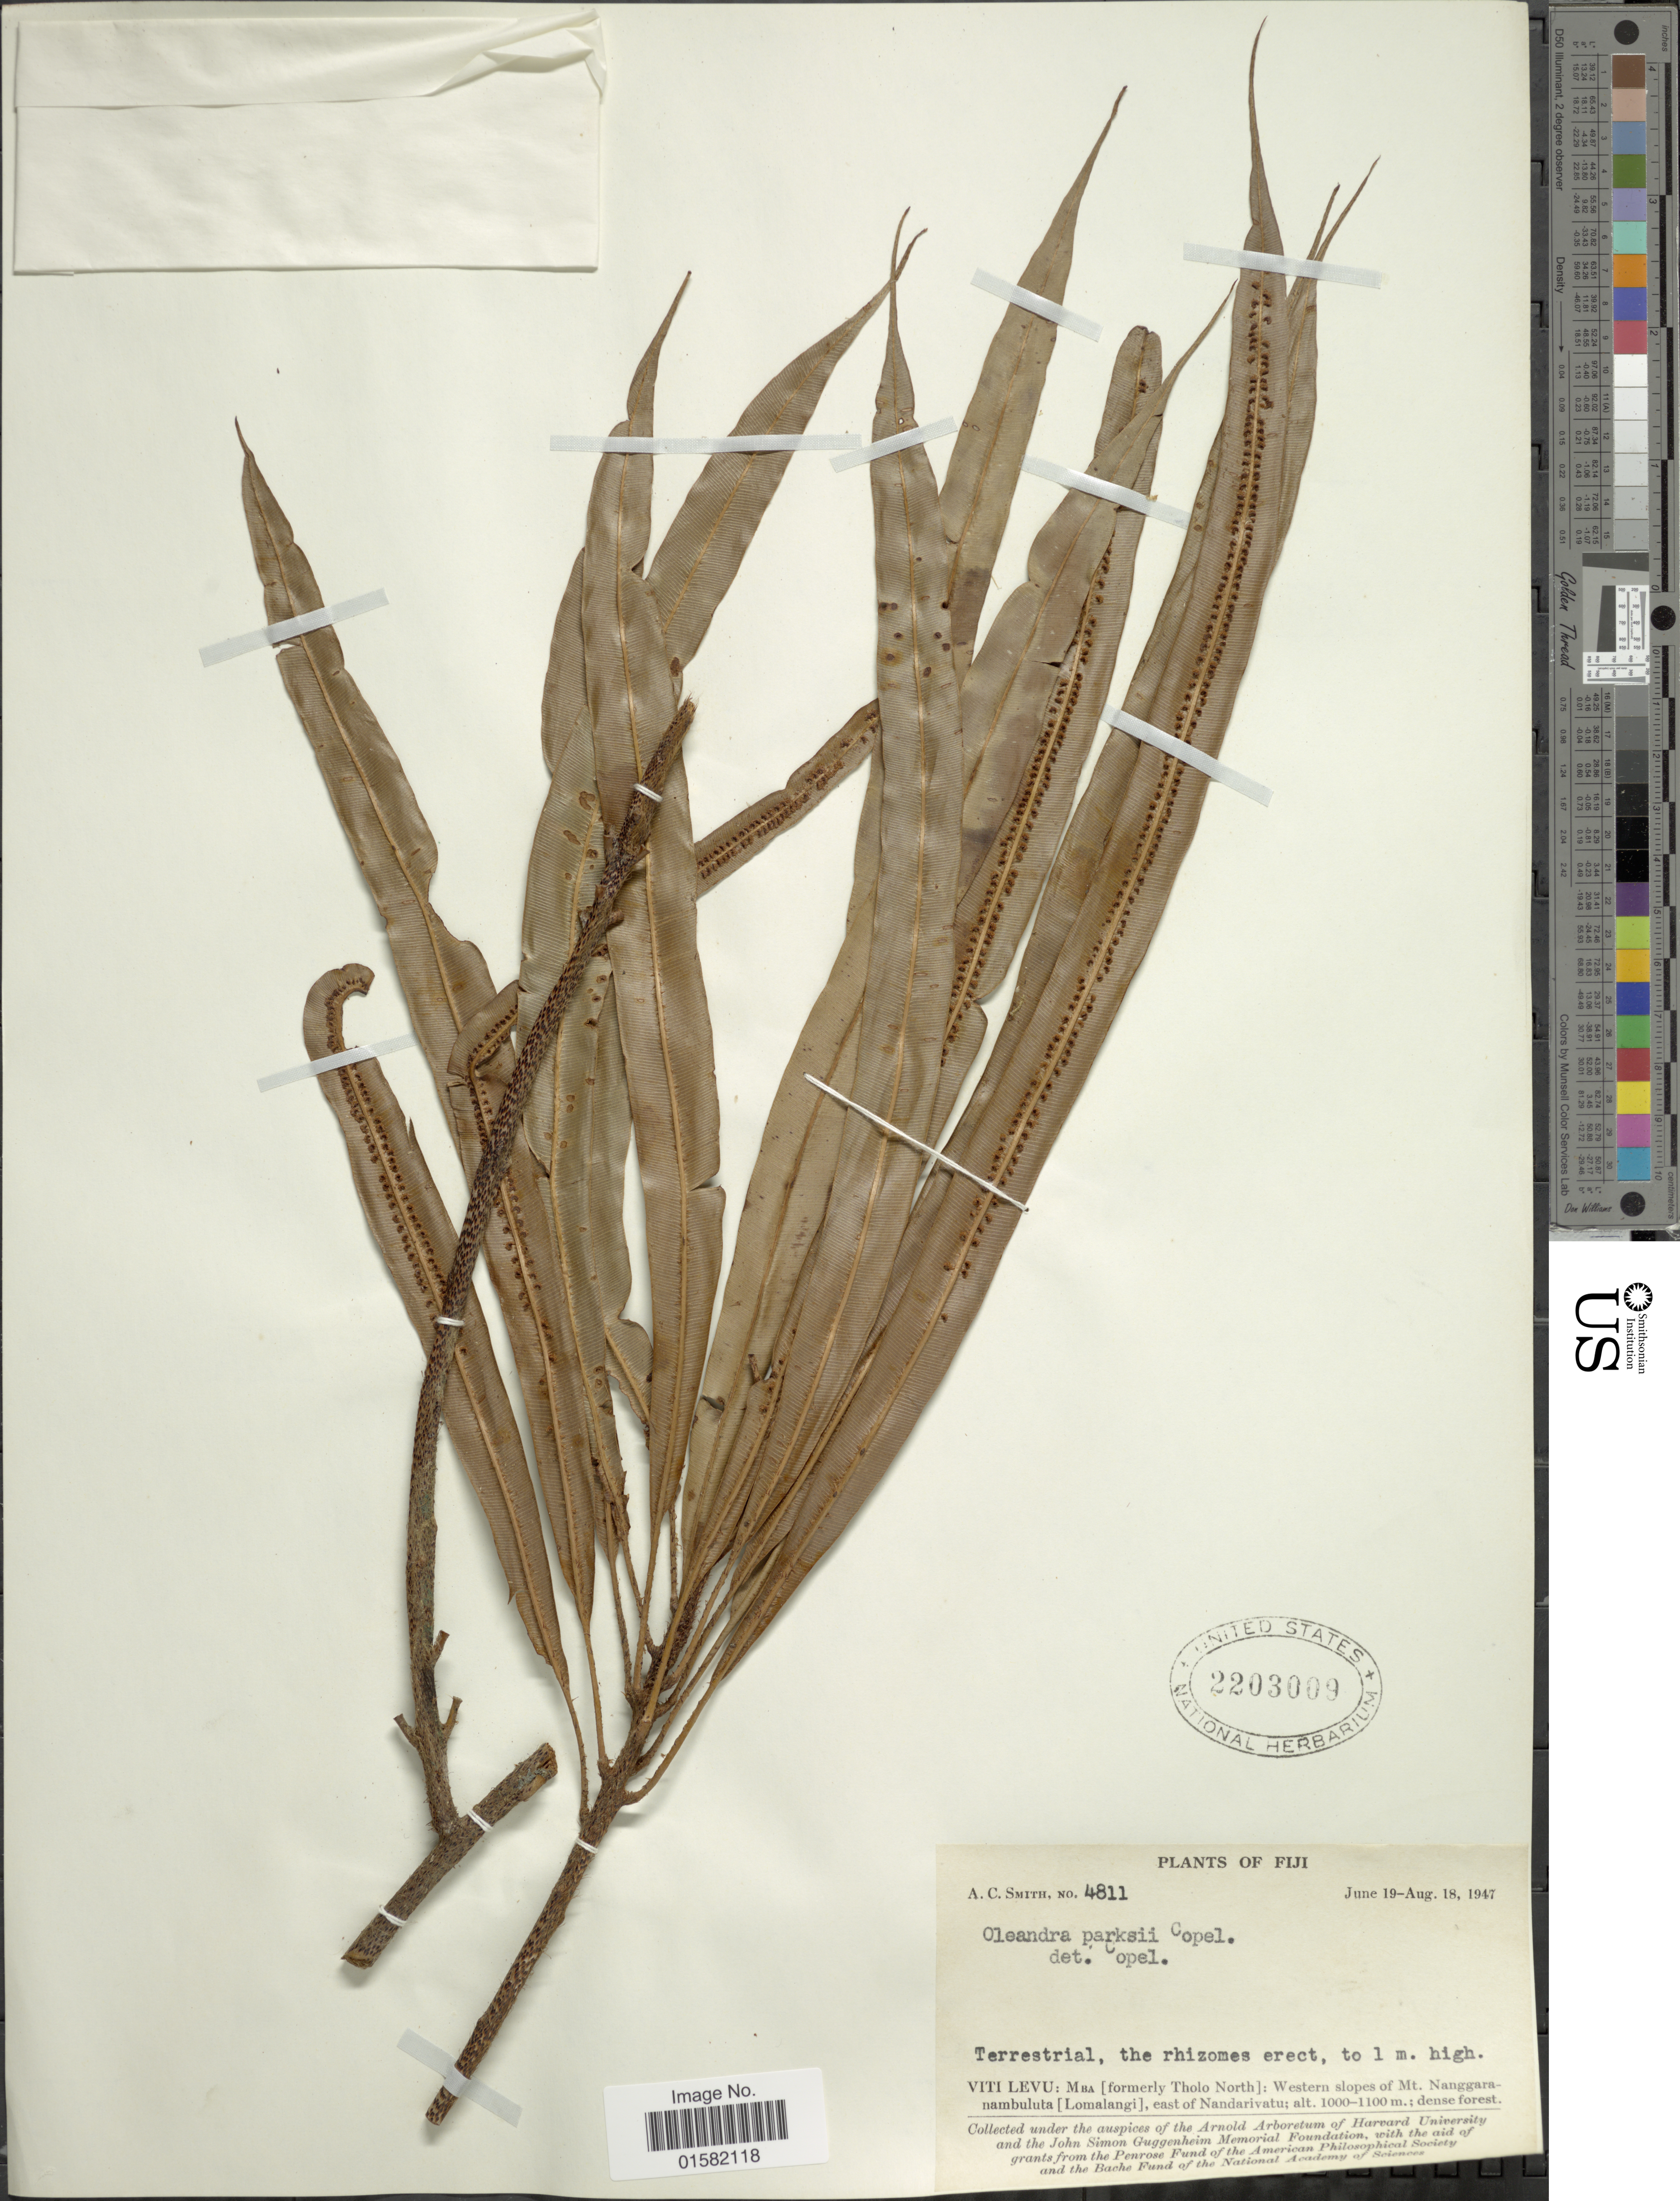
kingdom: Plantae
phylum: Tracheophyta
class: Polypodiopsida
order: Polypodiales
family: Oleandraceae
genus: Oleandra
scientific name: Oleandra parksii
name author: Copel.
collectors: A. C. Smith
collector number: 4811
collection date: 1947-06-19/1947-08-18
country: Fiji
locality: Fiji. Viti Levu: Mba (formely Tholo North): Western slopes of Mt. Nanggaranambuluta (Lomalangi), east of Nandarivatu.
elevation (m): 1000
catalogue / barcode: US 2203009